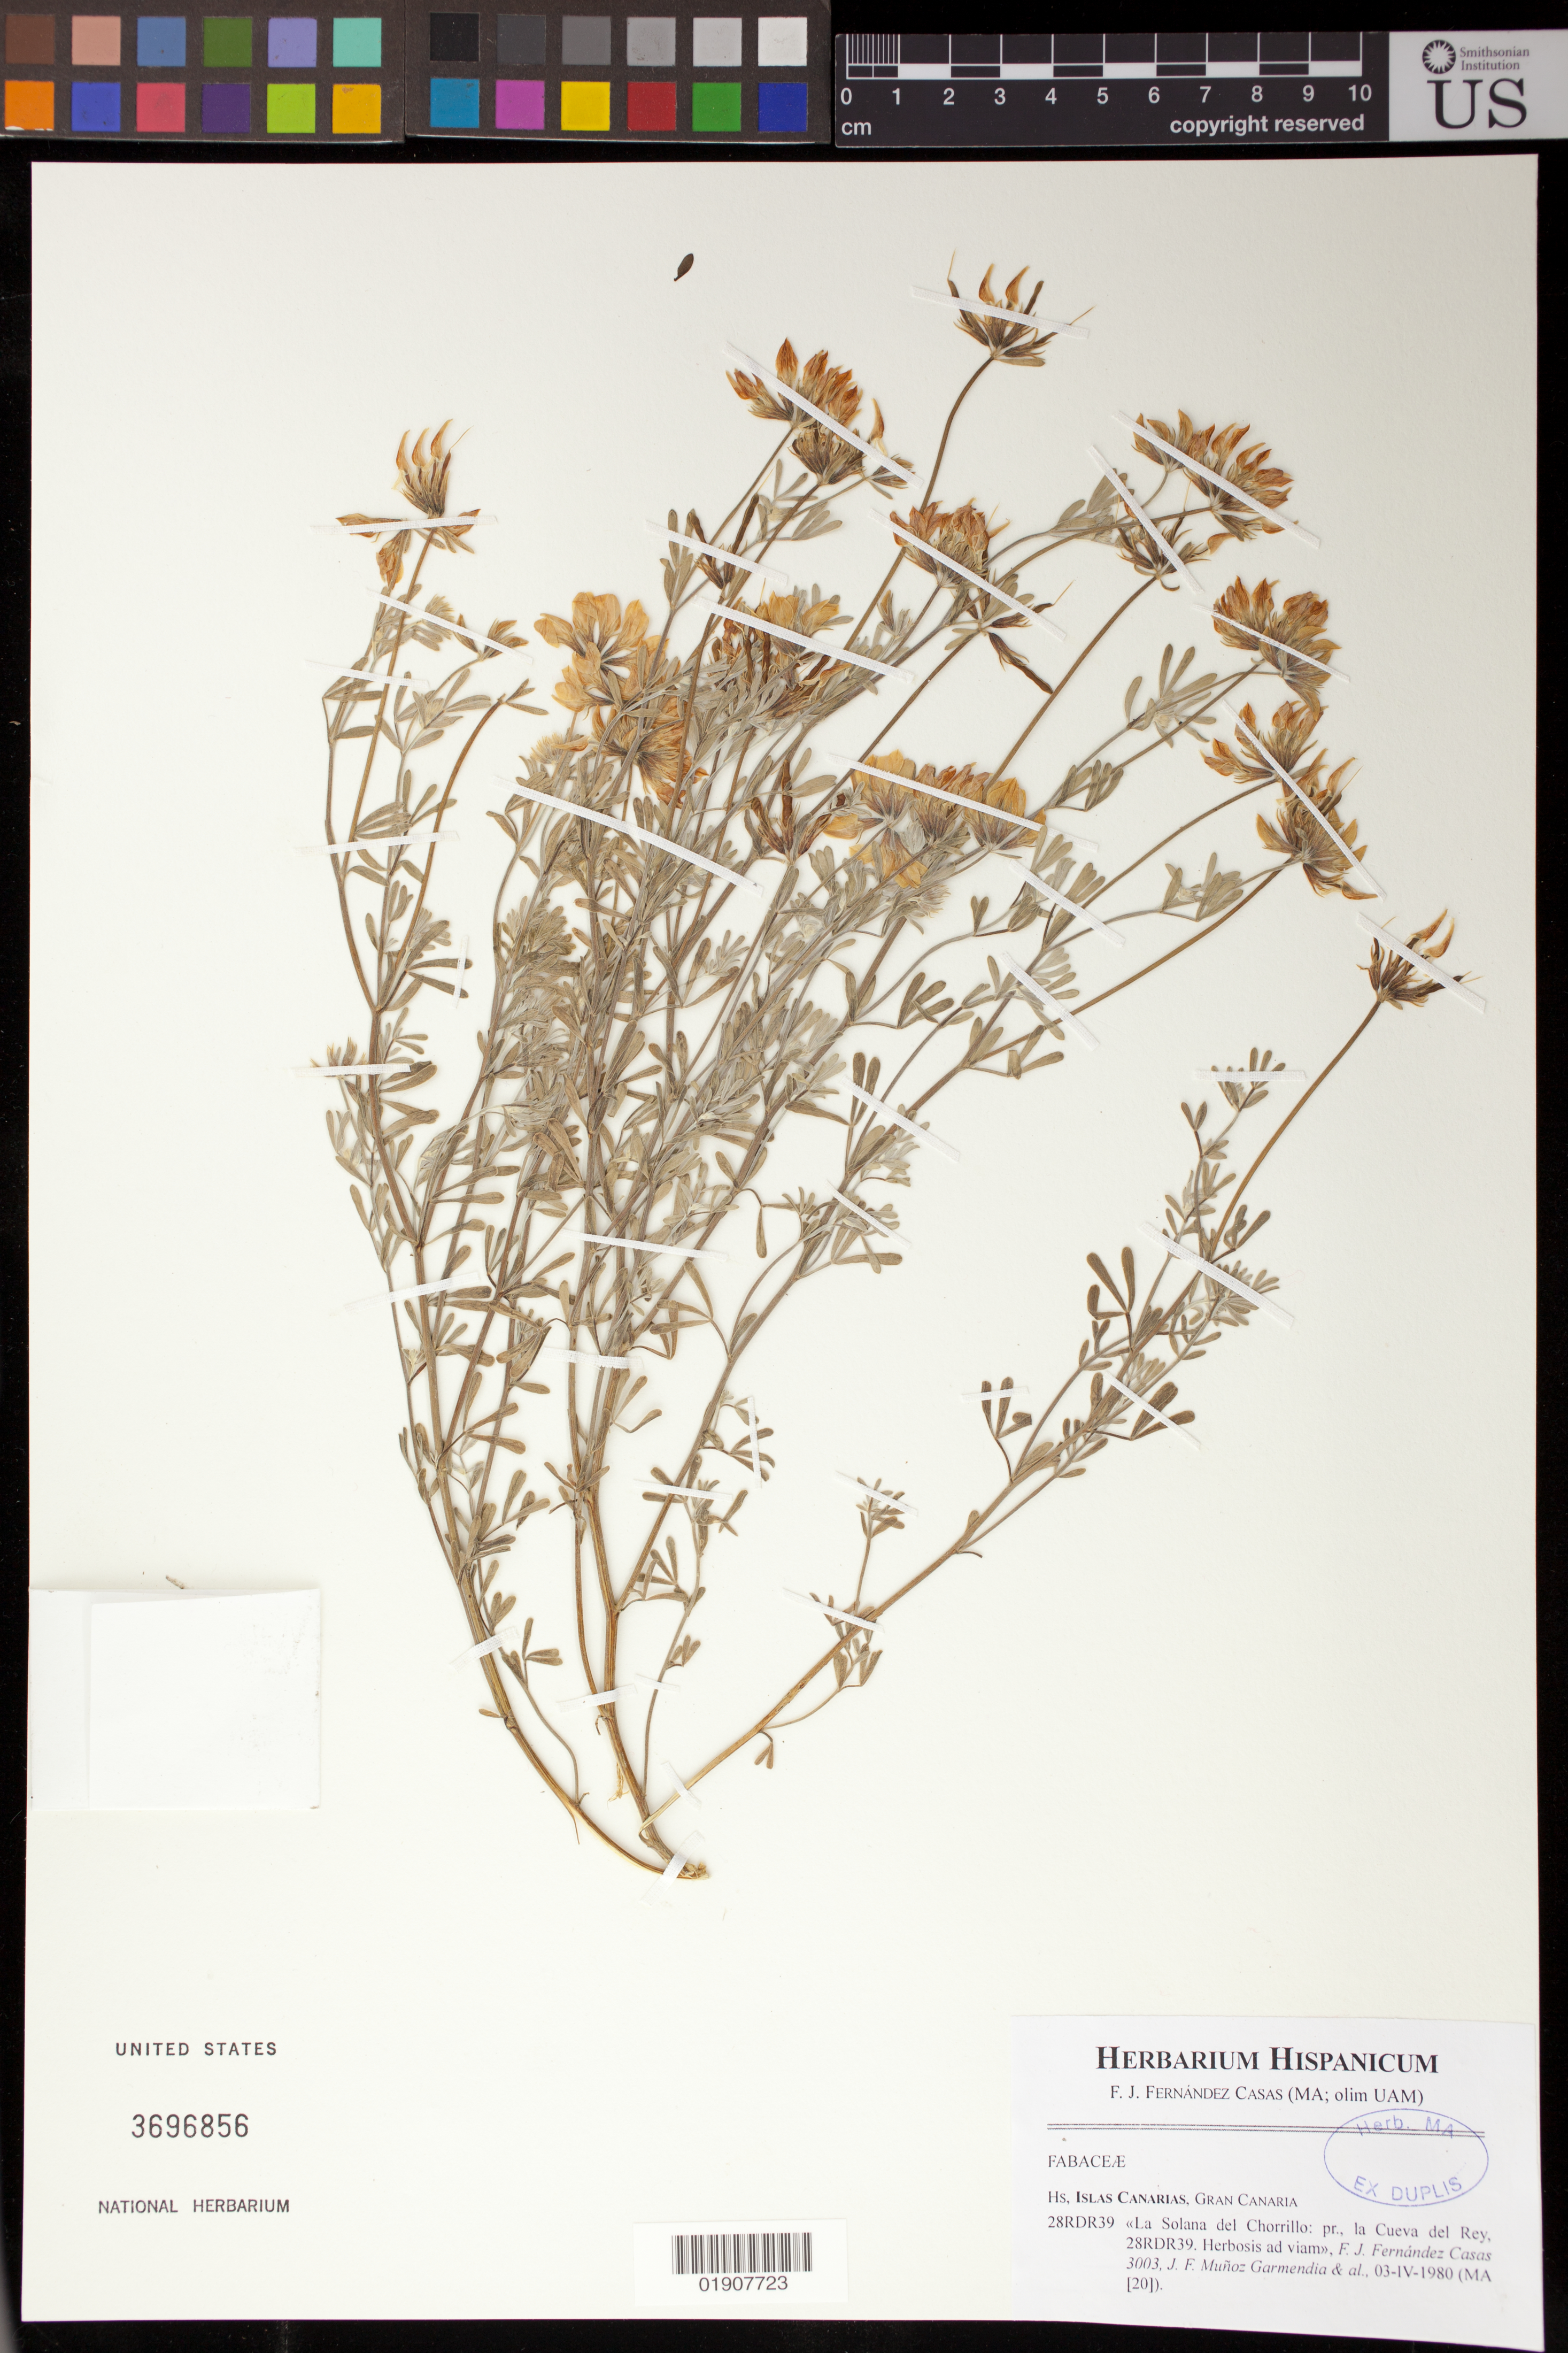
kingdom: Plantae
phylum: Tracheophyta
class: Magnoliopsida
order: Fabales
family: Fabaceae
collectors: F. J. Fernández Casas, F. Muñoz Garmendia & et al.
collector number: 3003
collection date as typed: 03-IV-1980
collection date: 1980-04-03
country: Spain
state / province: Canarias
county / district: Las Palmas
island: Grand Canary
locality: Islas Canarias, Gran Canaria, La Solana del Chorrillo: pr., la Cueva del Rey, 28RDR39.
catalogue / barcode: US 3696856